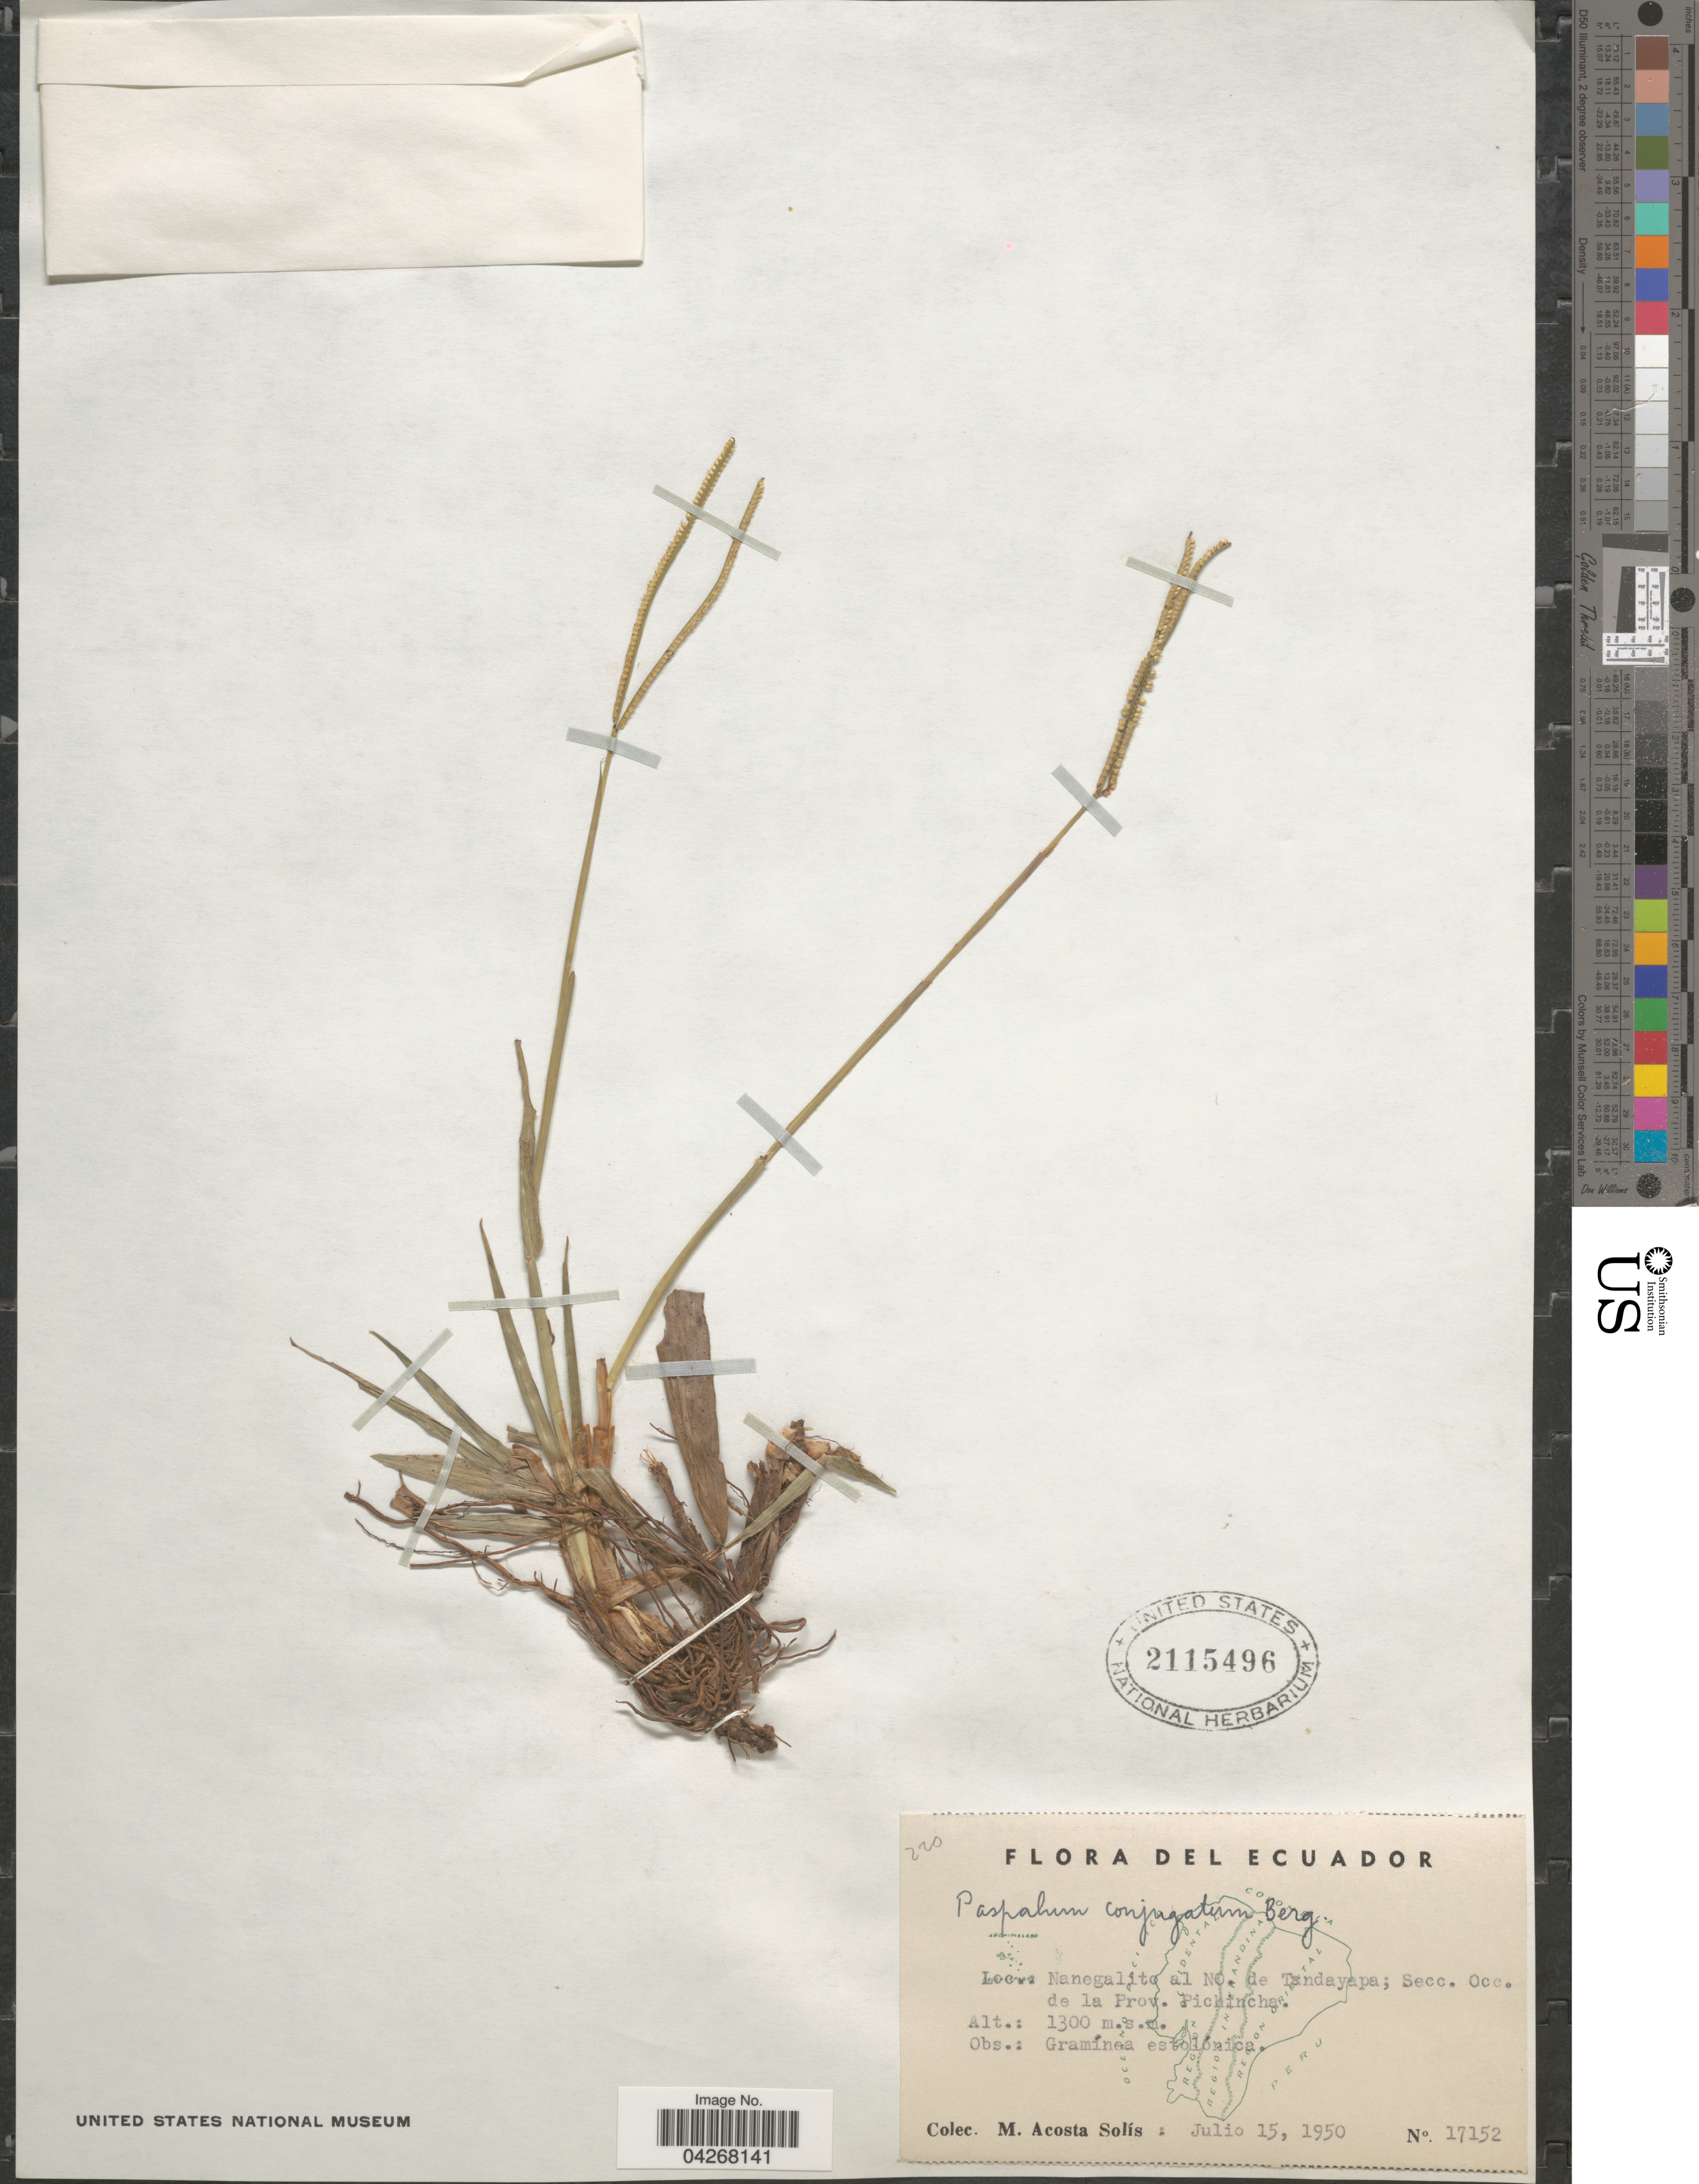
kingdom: Plantae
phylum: Tracheophyta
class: Liliopsida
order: Poales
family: Poaceae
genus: Paspalum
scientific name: Paspalum conjugatum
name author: P.J. Bergius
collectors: M. Acosta Solis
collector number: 17152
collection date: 1950-07-15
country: Ecuador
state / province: Pichincha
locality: Nanegalito al NO. de Tandayapa; Secc. Occ. de la Prov. Pichincha.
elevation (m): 1300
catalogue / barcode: US 2115496